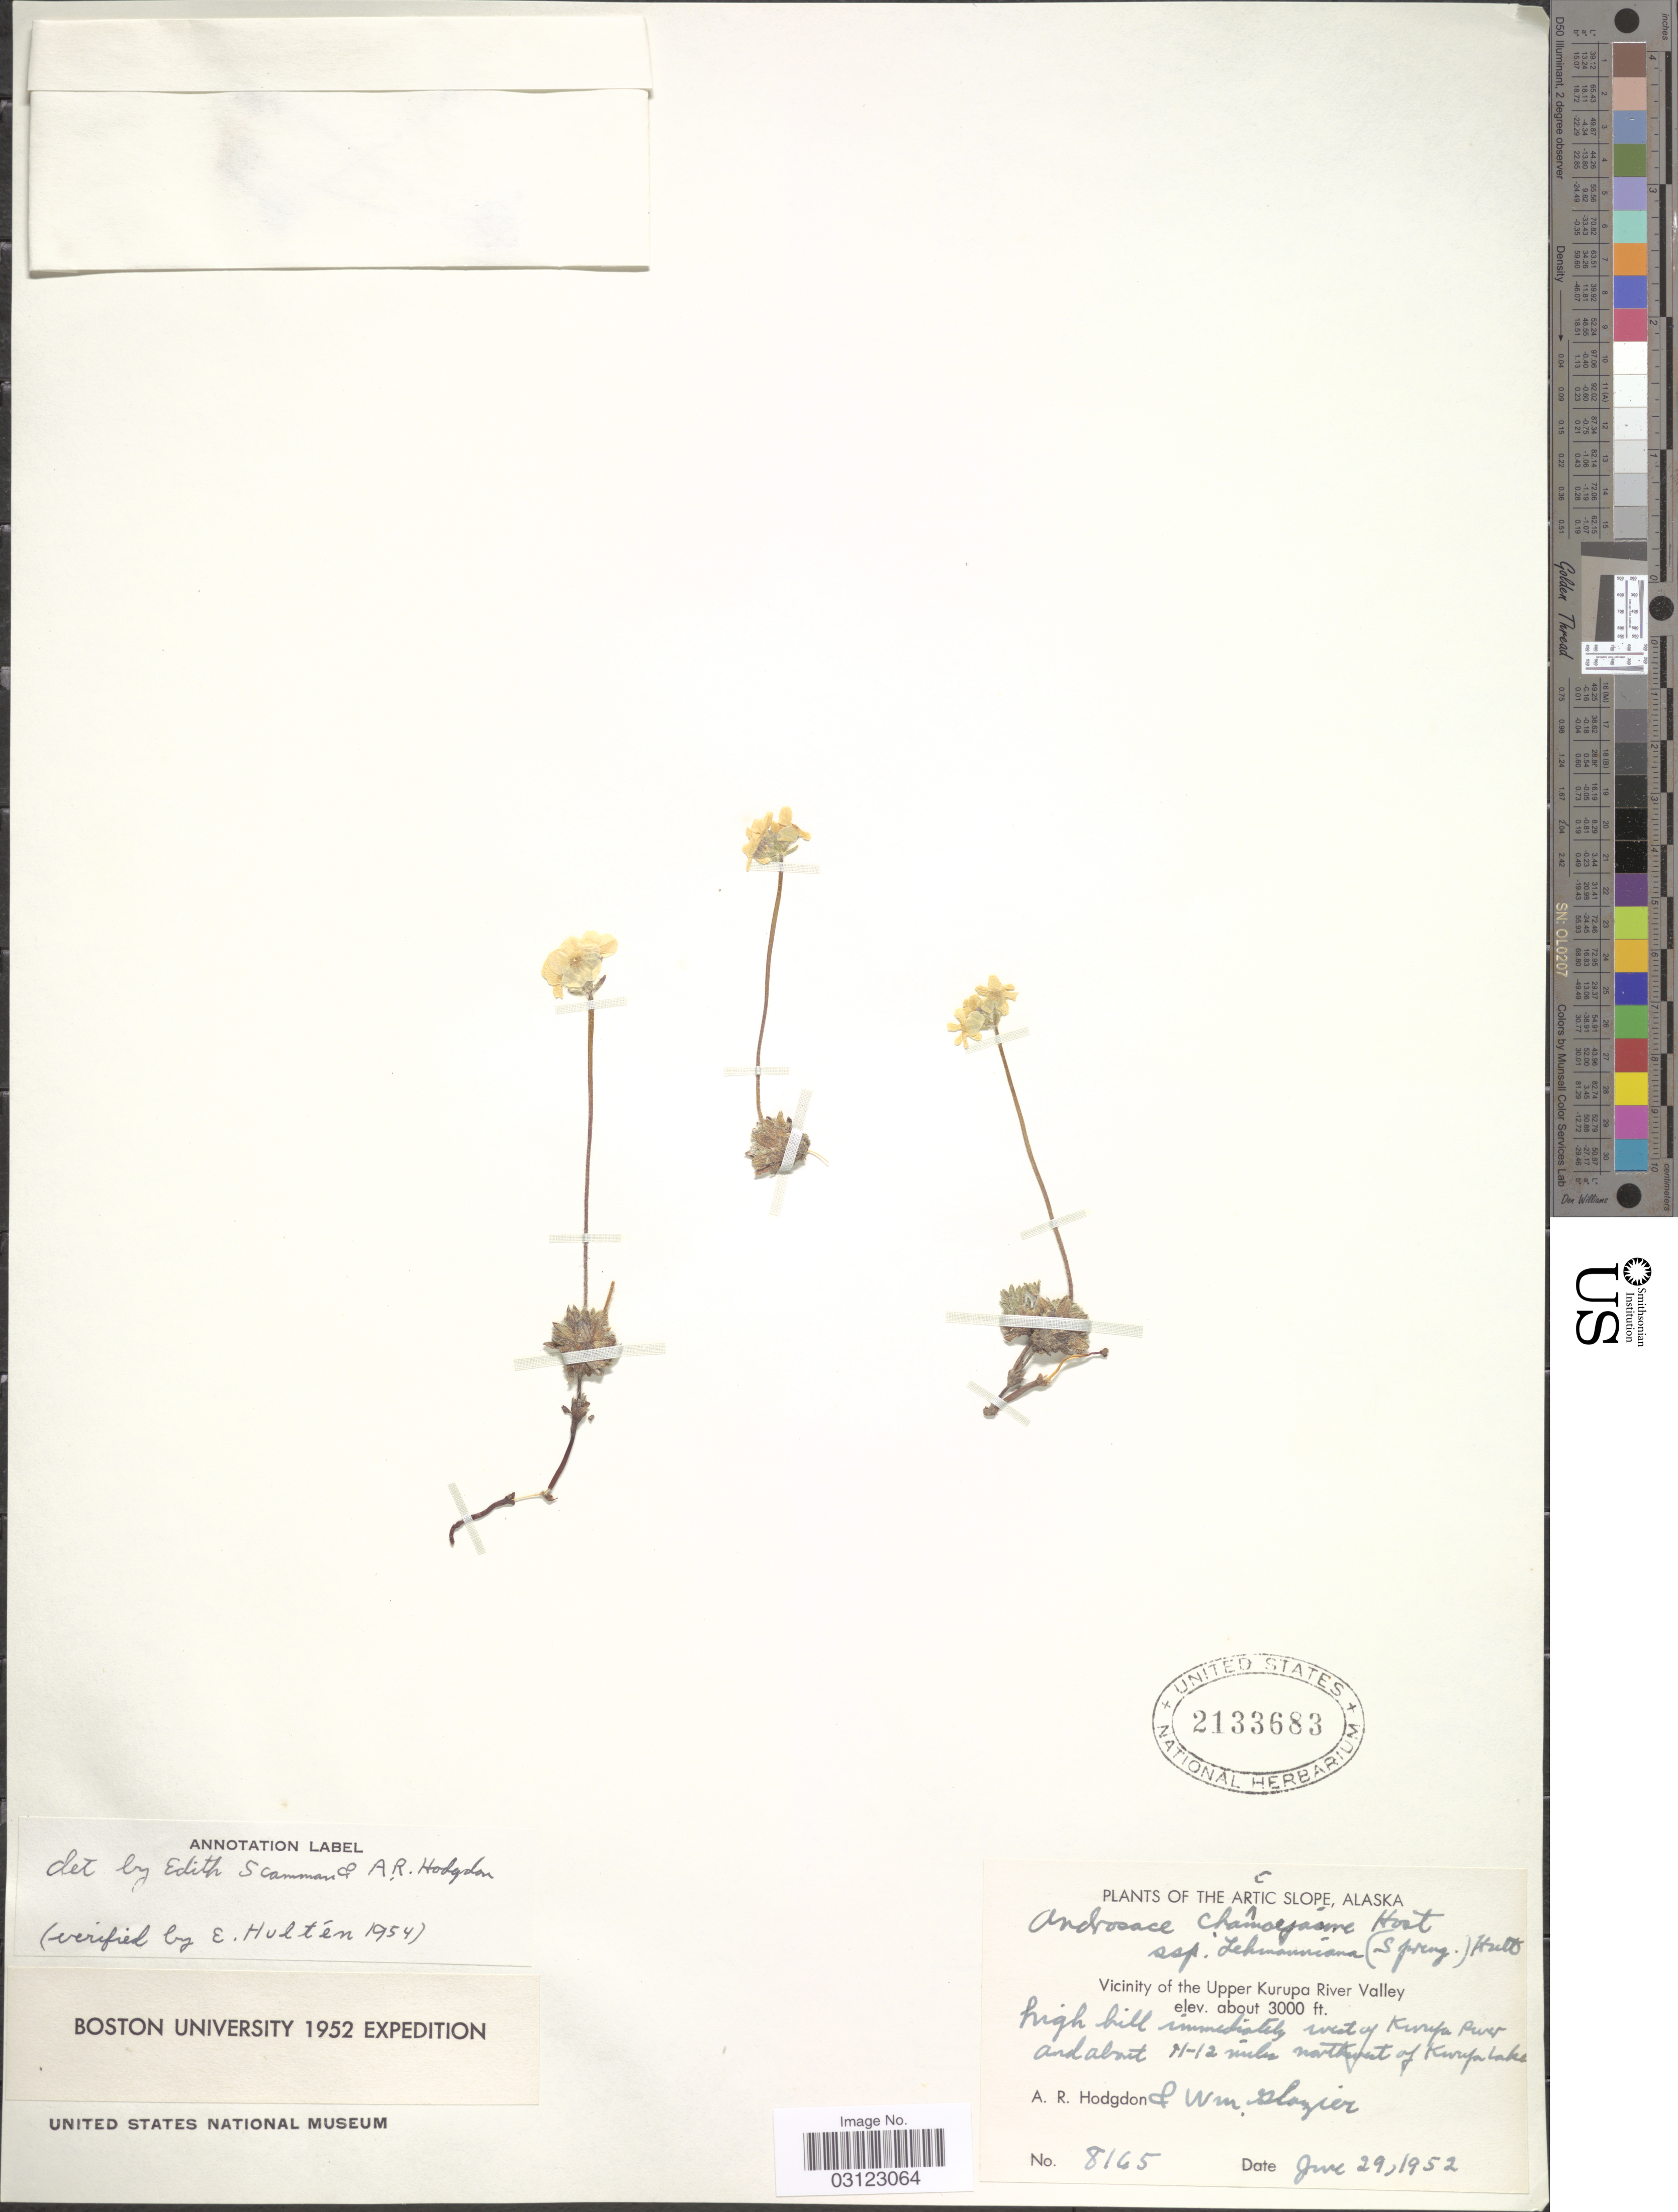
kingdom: Plantae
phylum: Tracheophyta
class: Magnoliopsida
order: Ericales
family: Primulaceae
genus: Androsace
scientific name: Androsace chamaejasme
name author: Wulfen ex Host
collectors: A. R. Hodgdon & W. Glazier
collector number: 8165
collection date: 1952-06-29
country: United States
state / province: Alaska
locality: The Arctic Slope, Alaska. Vicinity of the Upper Kurupa River Valley. Immediately west of Kurupa River and about 11-12 miles northwest of Kurupa Lake.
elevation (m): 914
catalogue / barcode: US 2133683